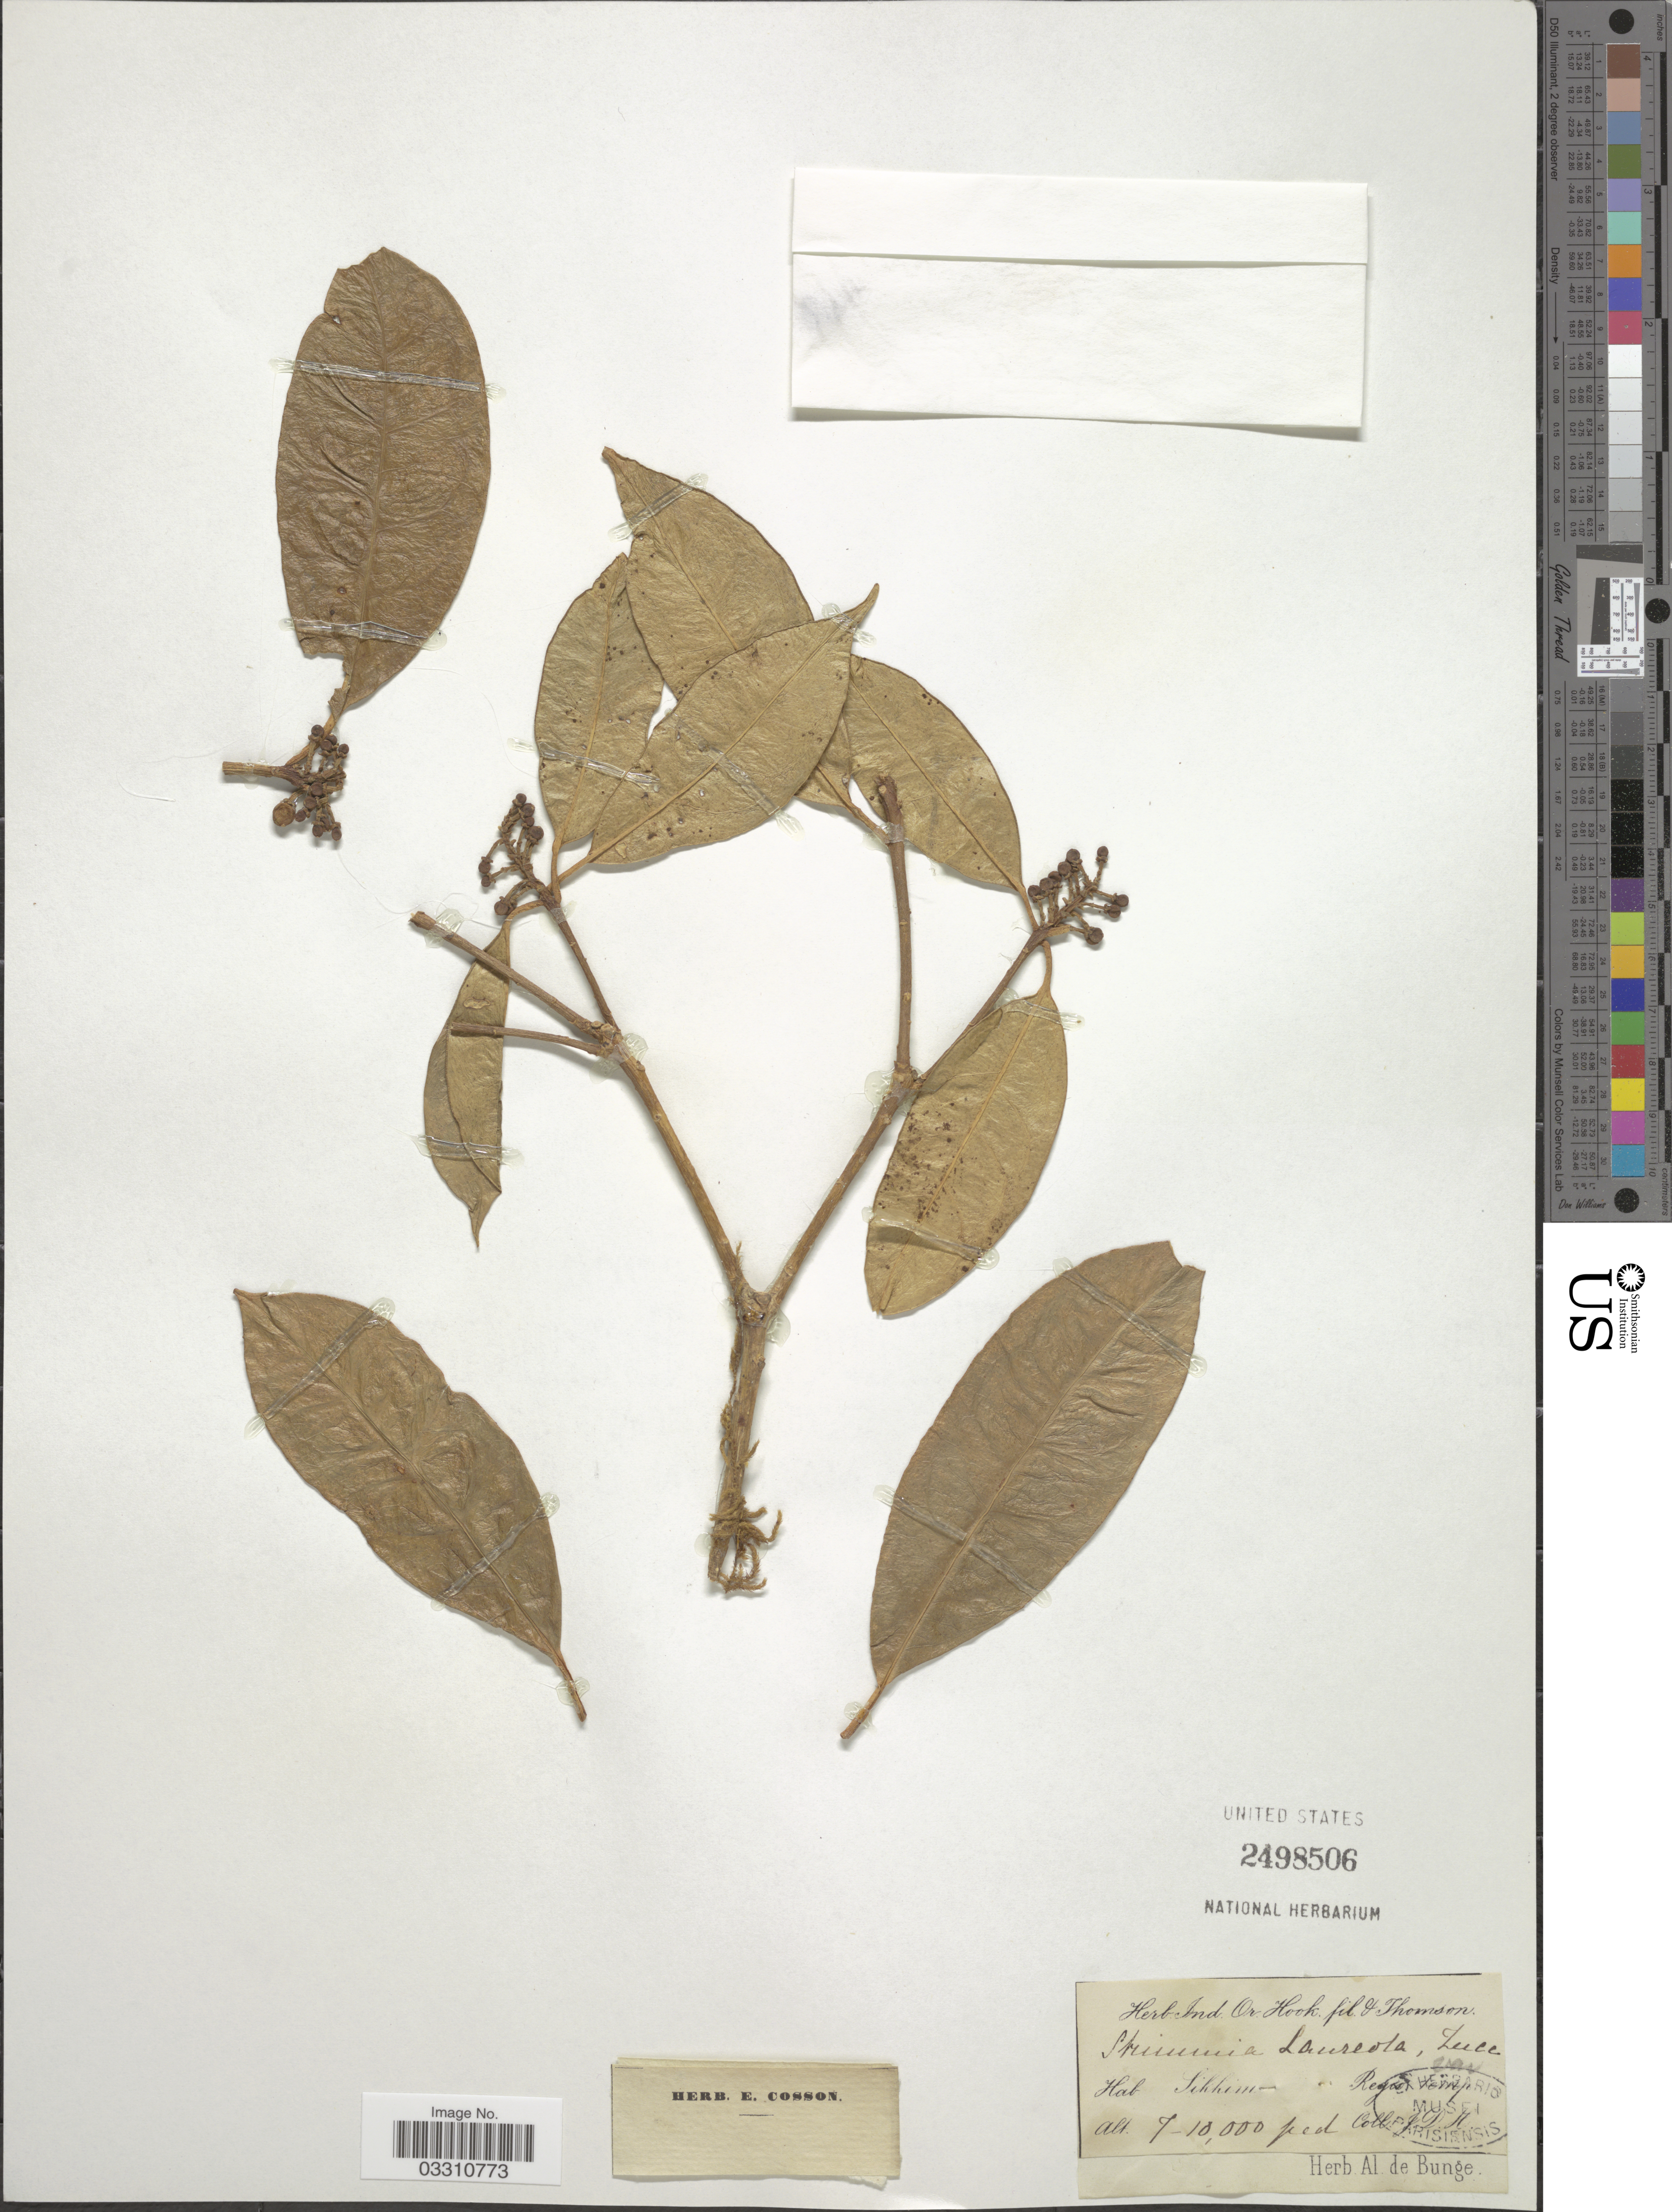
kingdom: Plantae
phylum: Tracheophyta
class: Magnoliopsida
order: Sapindales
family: Rutaceae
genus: Skimmia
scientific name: Skimmia laureola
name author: (DC.) Decne.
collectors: J. D. Hooker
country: India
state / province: Sikkim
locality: Regio temp.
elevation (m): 2134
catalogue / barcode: US 2498506